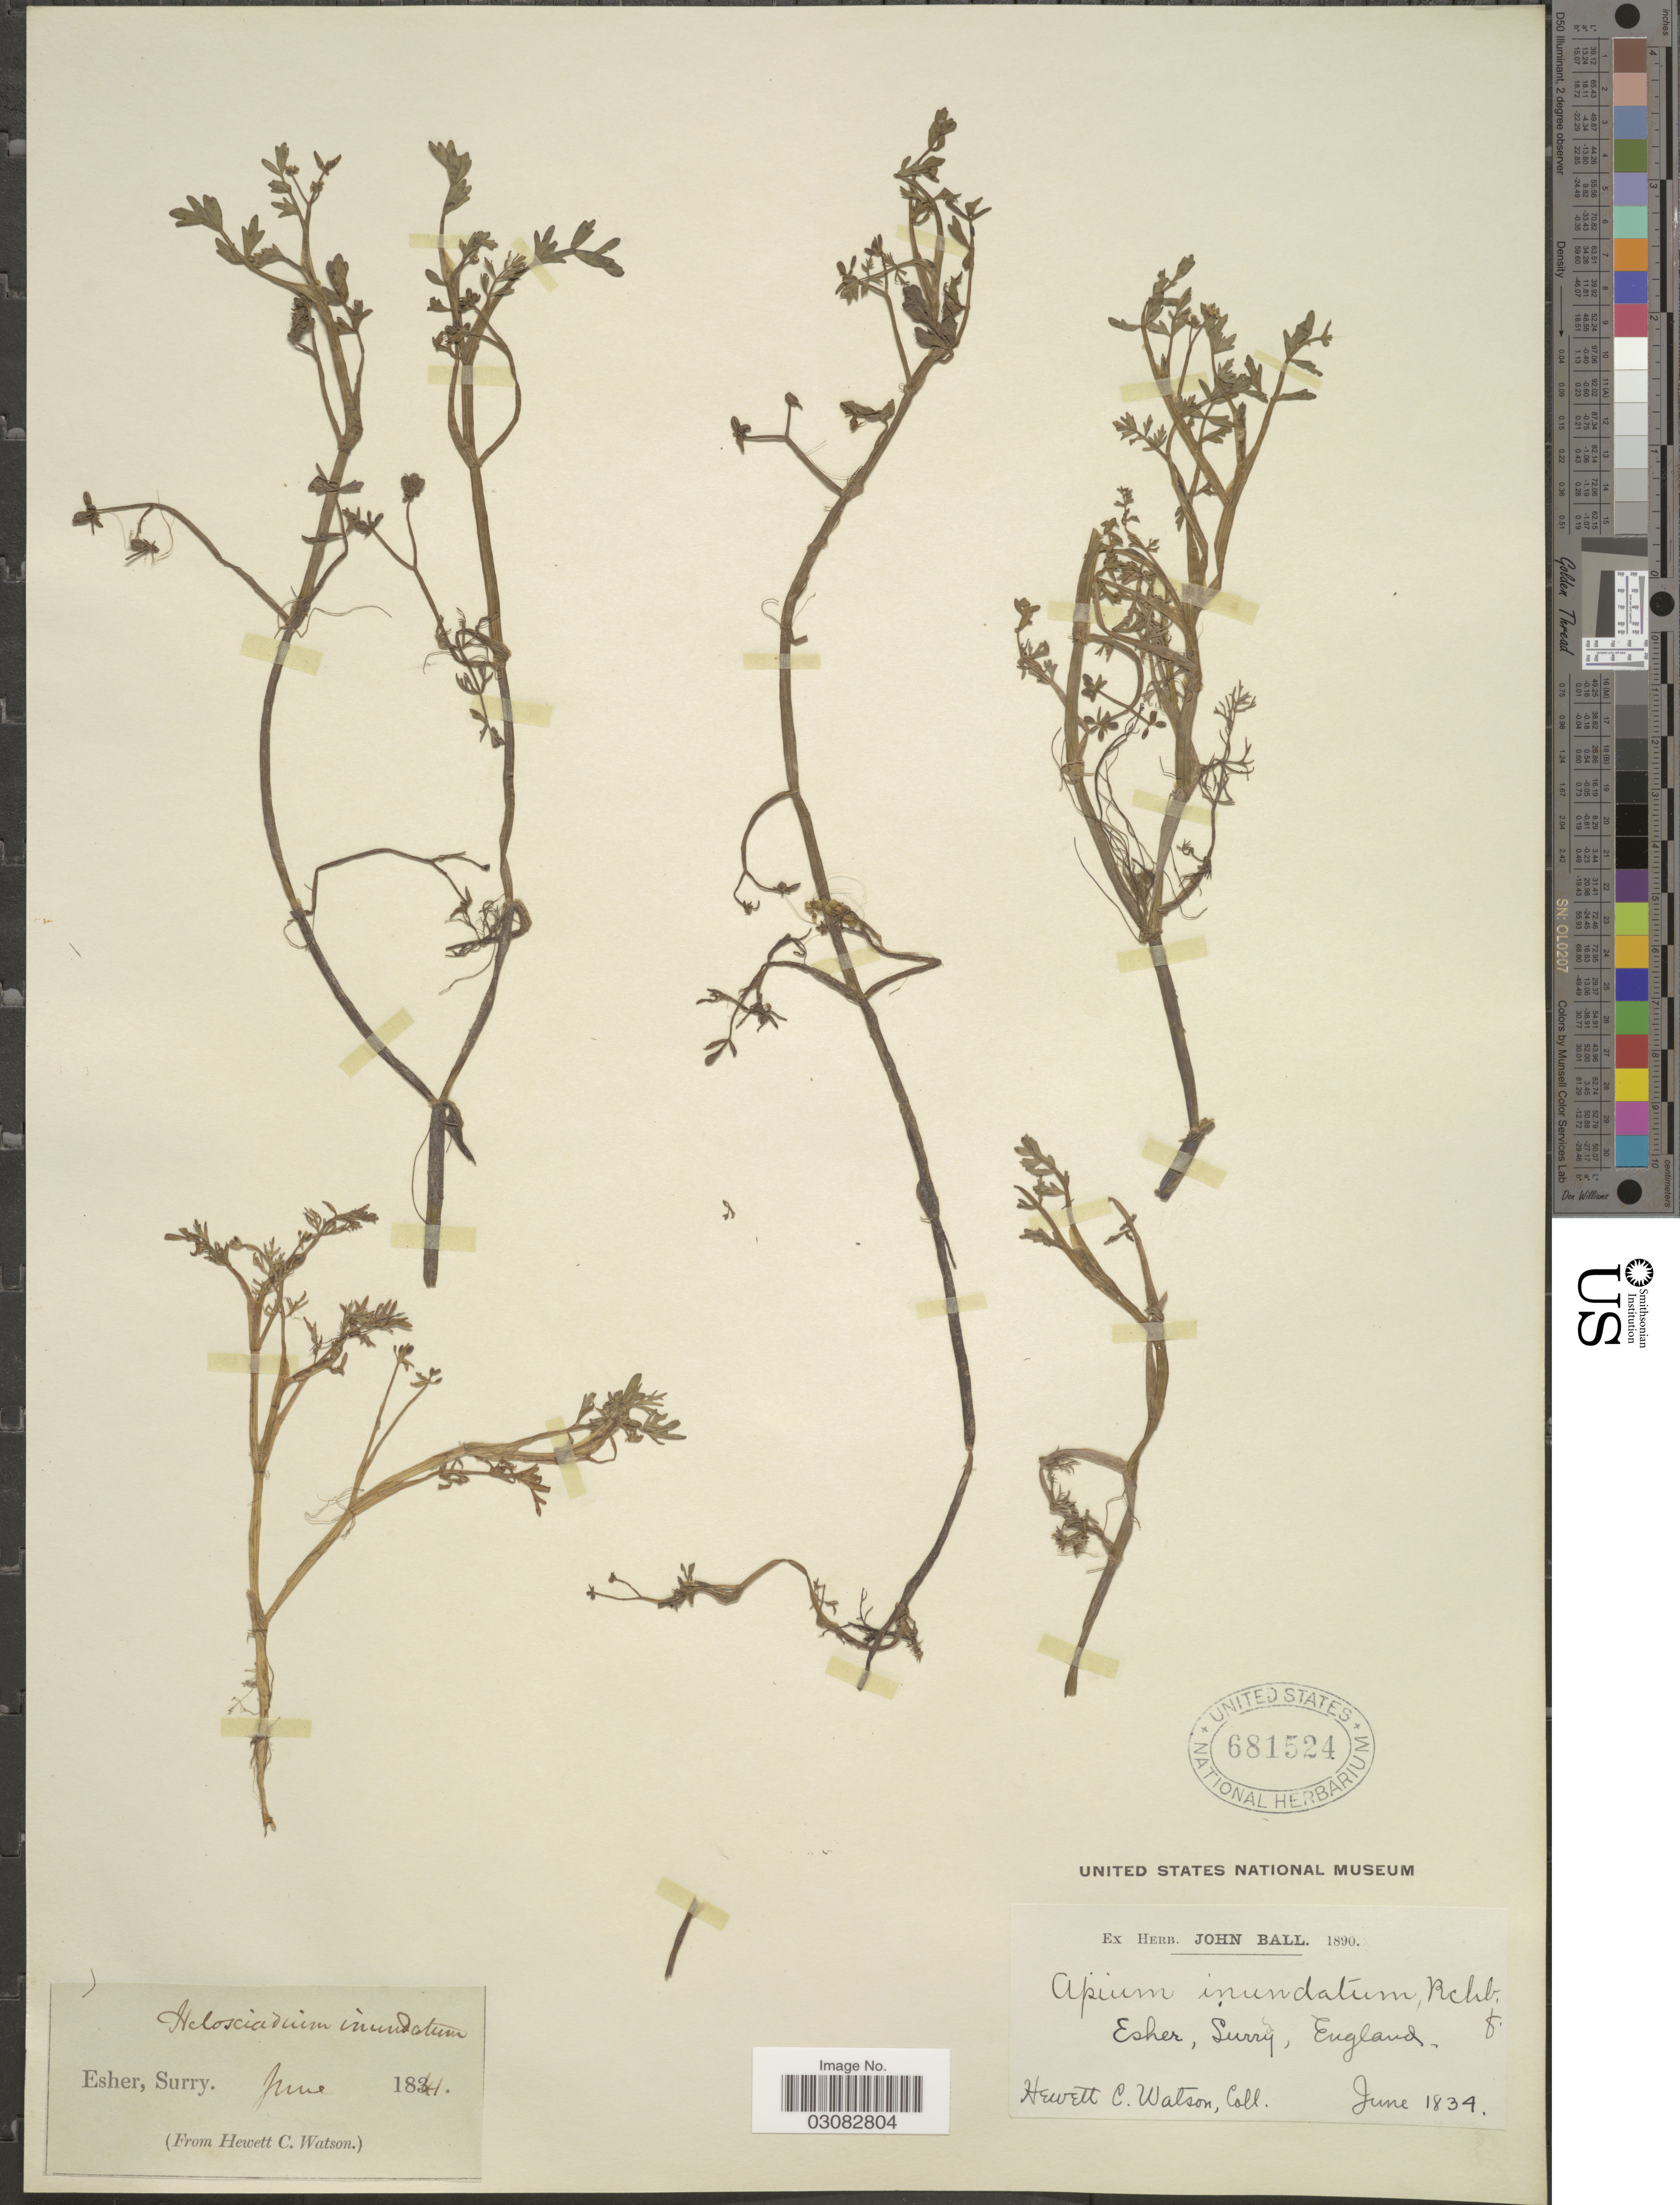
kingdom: Plantae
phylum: Tracheophyta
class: Magnoliopsida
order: Apiales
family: Apiaceae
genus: Apium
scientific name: Apium inundatum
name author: (L.) Rchb. f.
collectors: H. Watson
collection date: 1834-06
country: United Kingdom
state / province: England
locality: Esher, Surry.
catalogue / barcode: US 681524